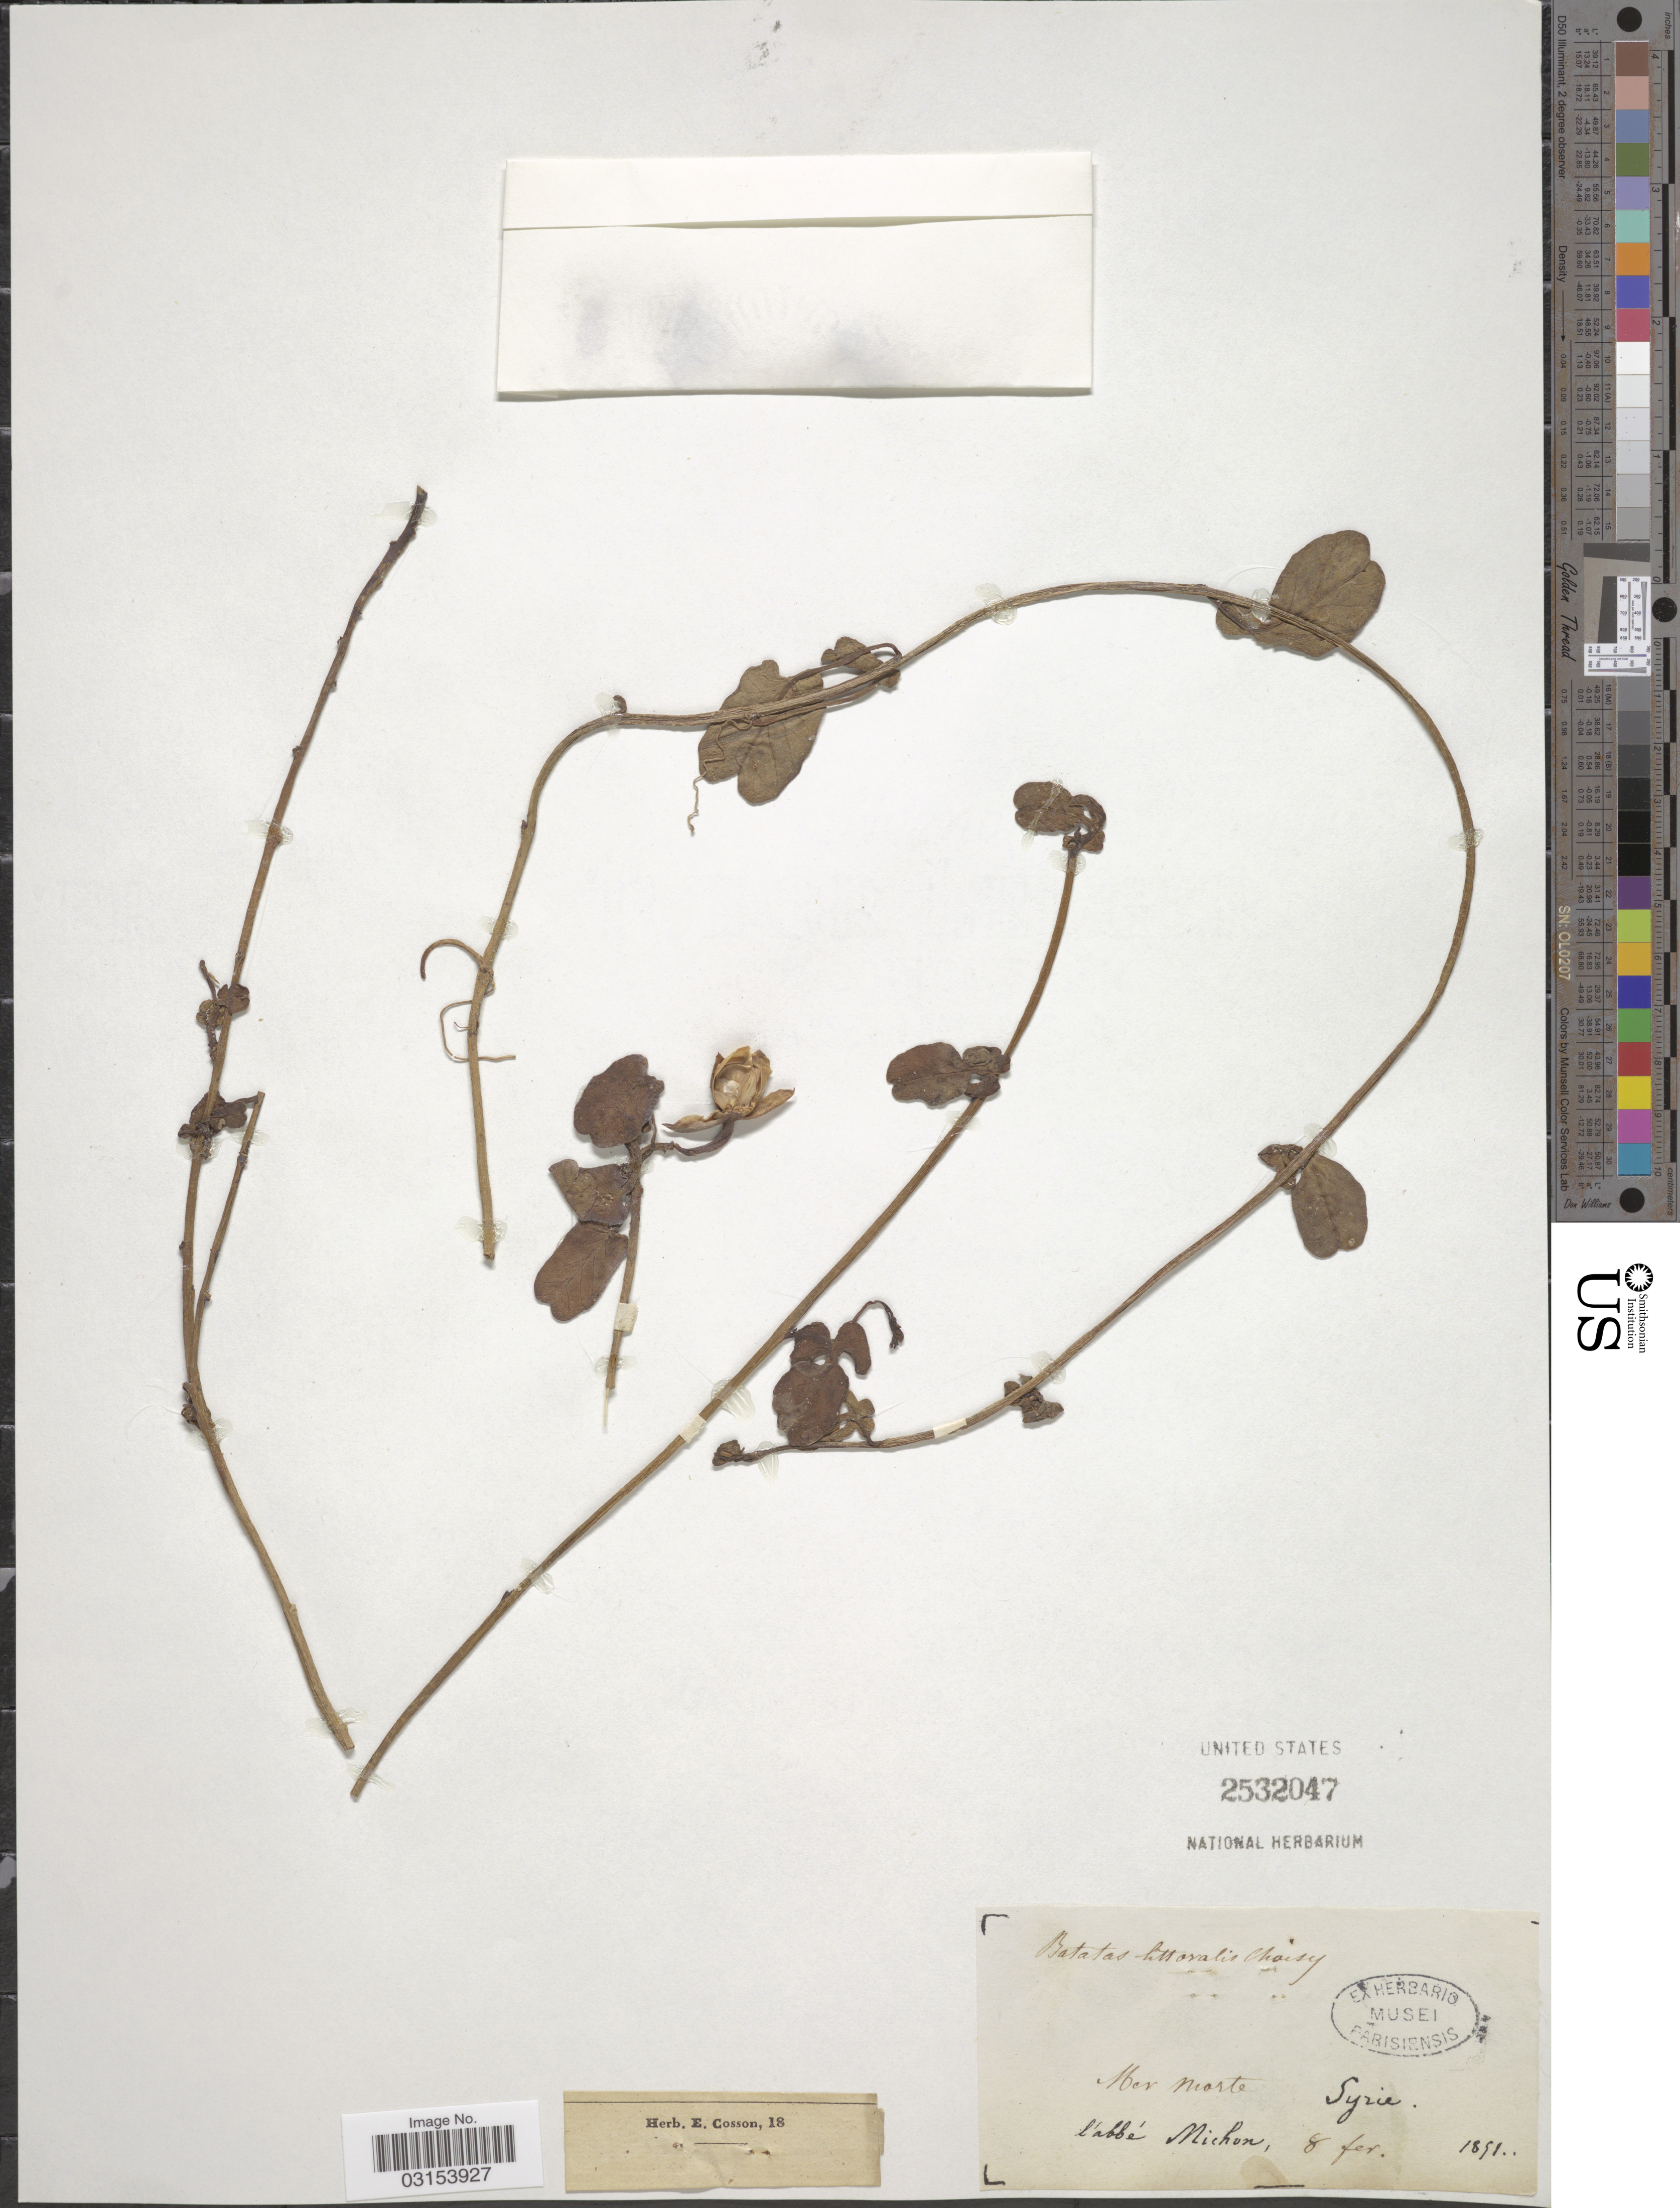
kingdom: Plantae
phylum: Tracheophyta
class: Magnoliopsida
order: Solanales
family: Convolvulaceae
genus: Ipomoea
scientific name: Ipomoea littoralis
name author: Blume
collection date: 1891-02-08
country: Syria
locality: Mer Morte. Syrie.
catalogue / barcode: US 2532047